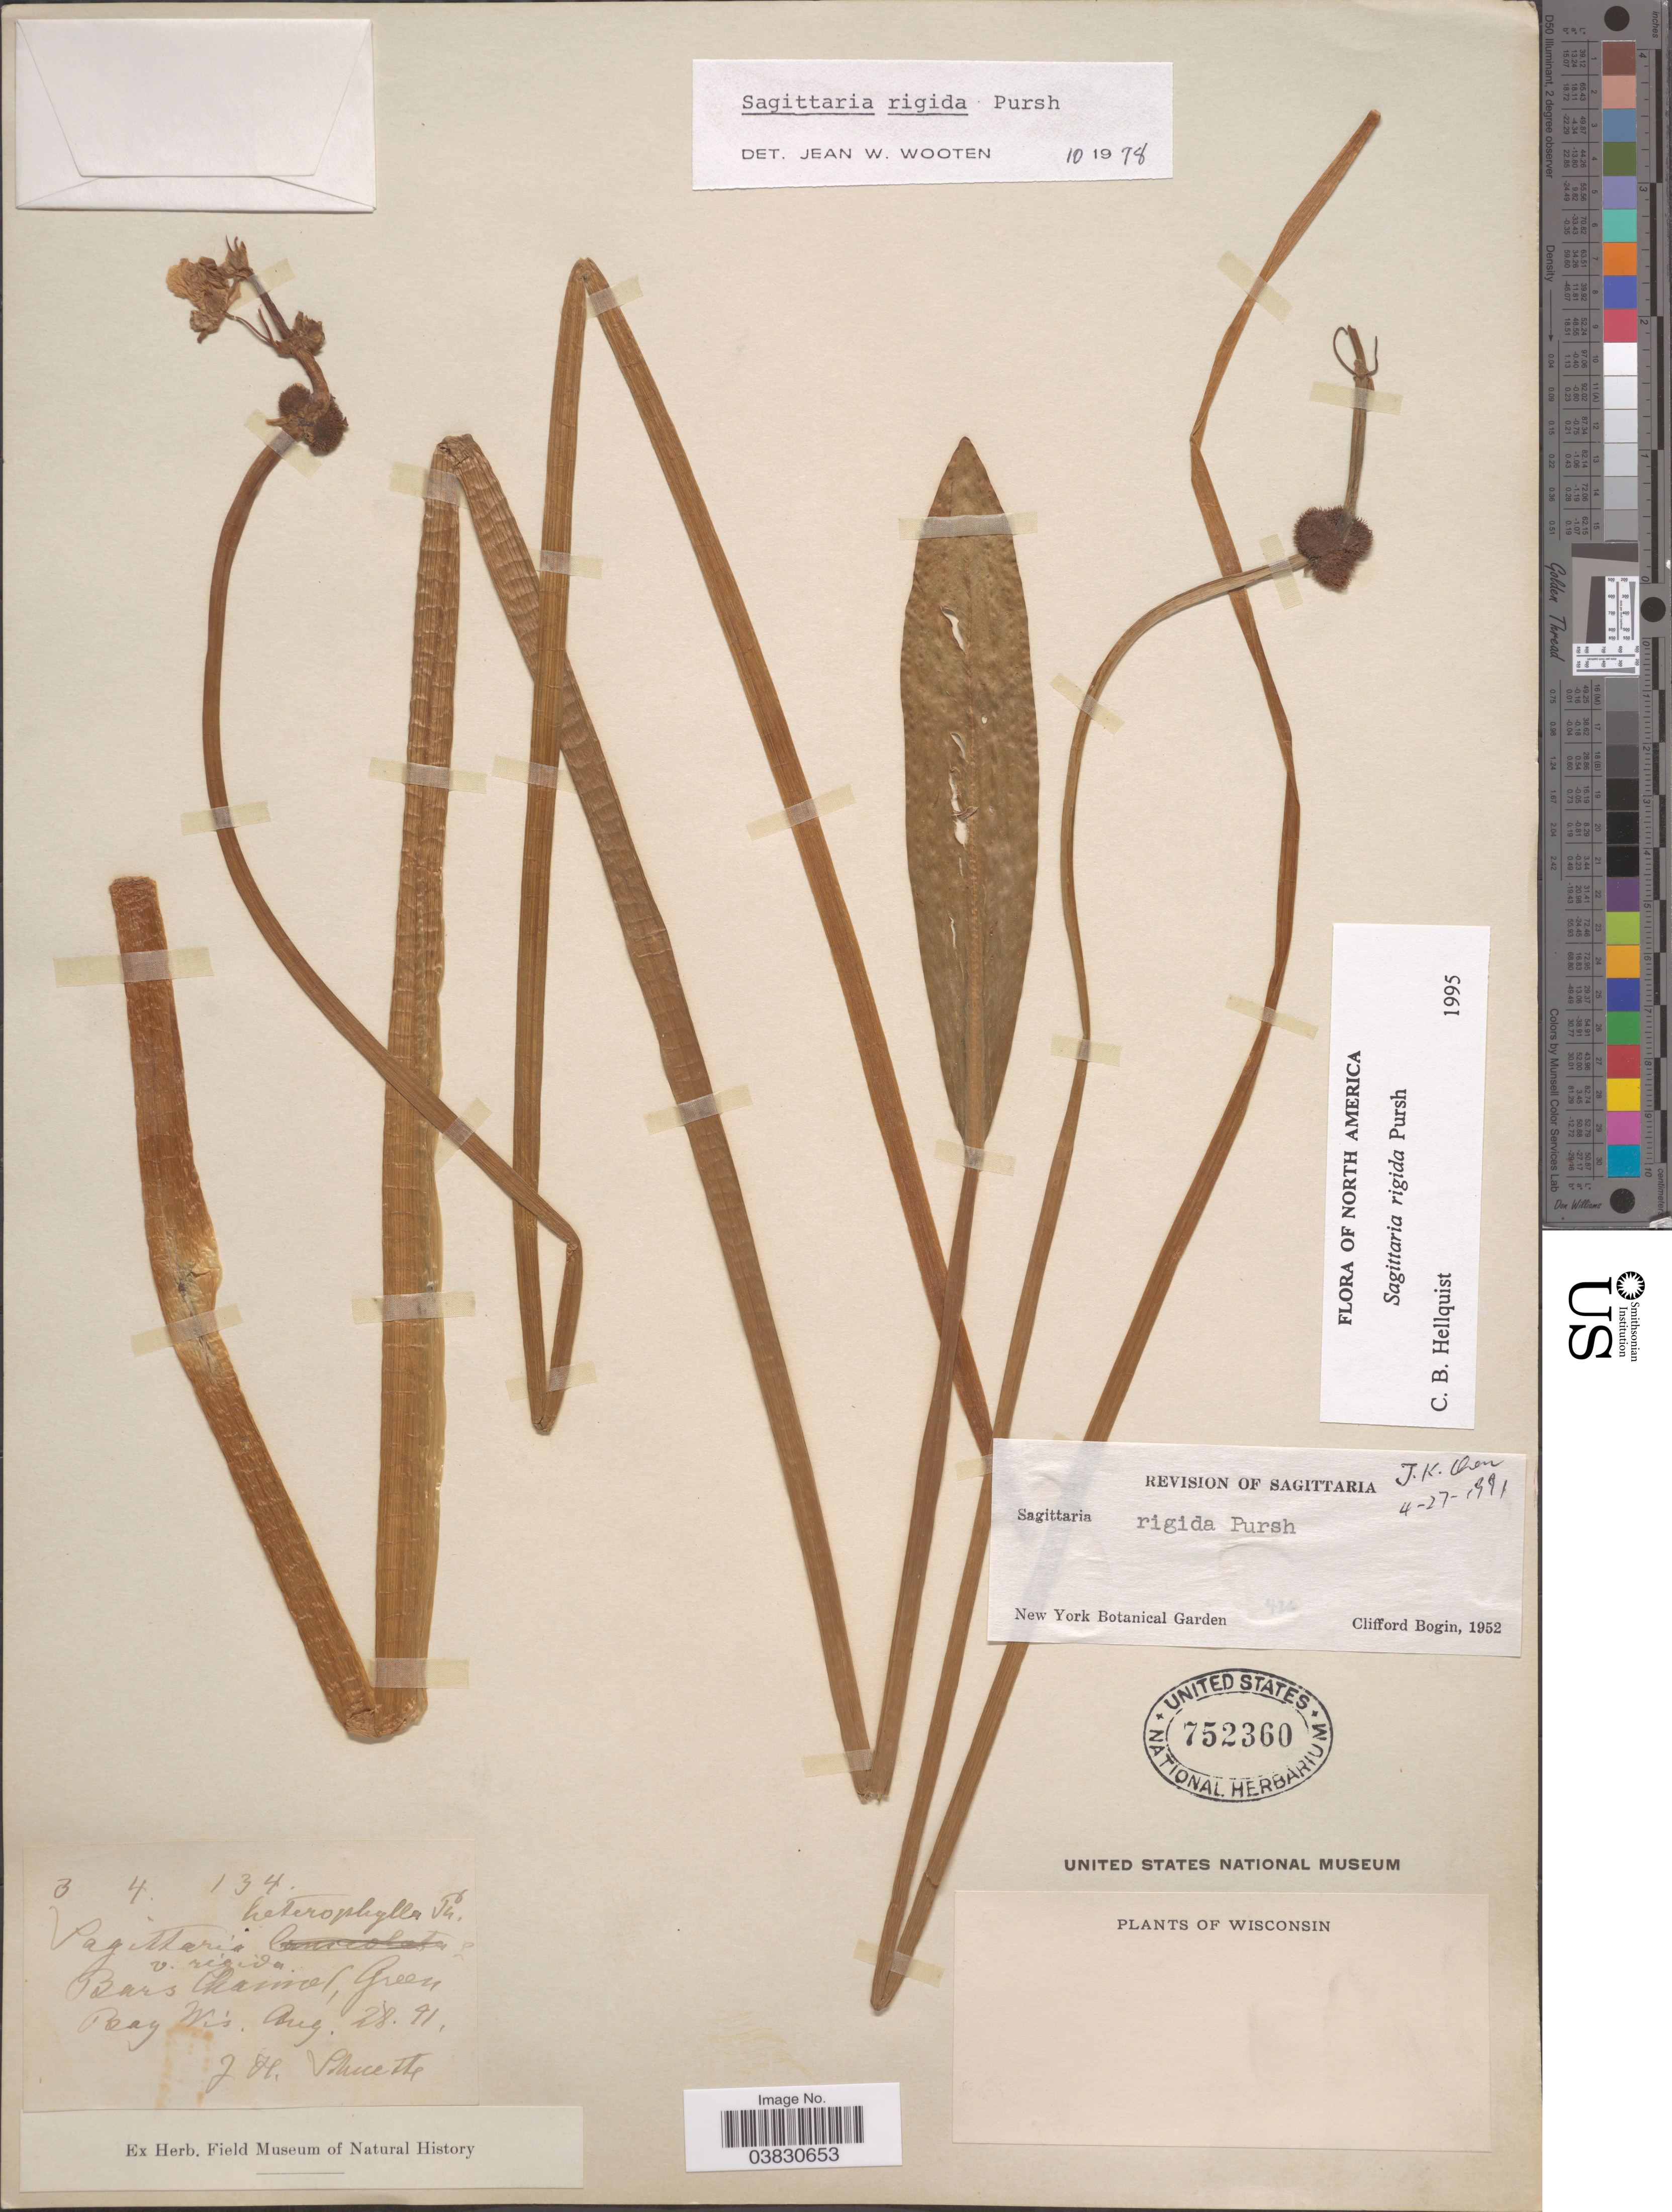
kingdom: Plantae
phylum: Tracheophyta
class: Liliopsida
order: Alismatales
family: Alismataceae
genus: Sagittaria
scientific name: Sagittaria rigida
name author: Pursh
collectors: J. H. Schuette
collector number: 134?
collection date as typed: Transcribed d/m/y: 28/8/91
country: United States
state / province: Wisconsin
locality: Bars Channel, Green Bay.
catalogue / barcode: US 752360